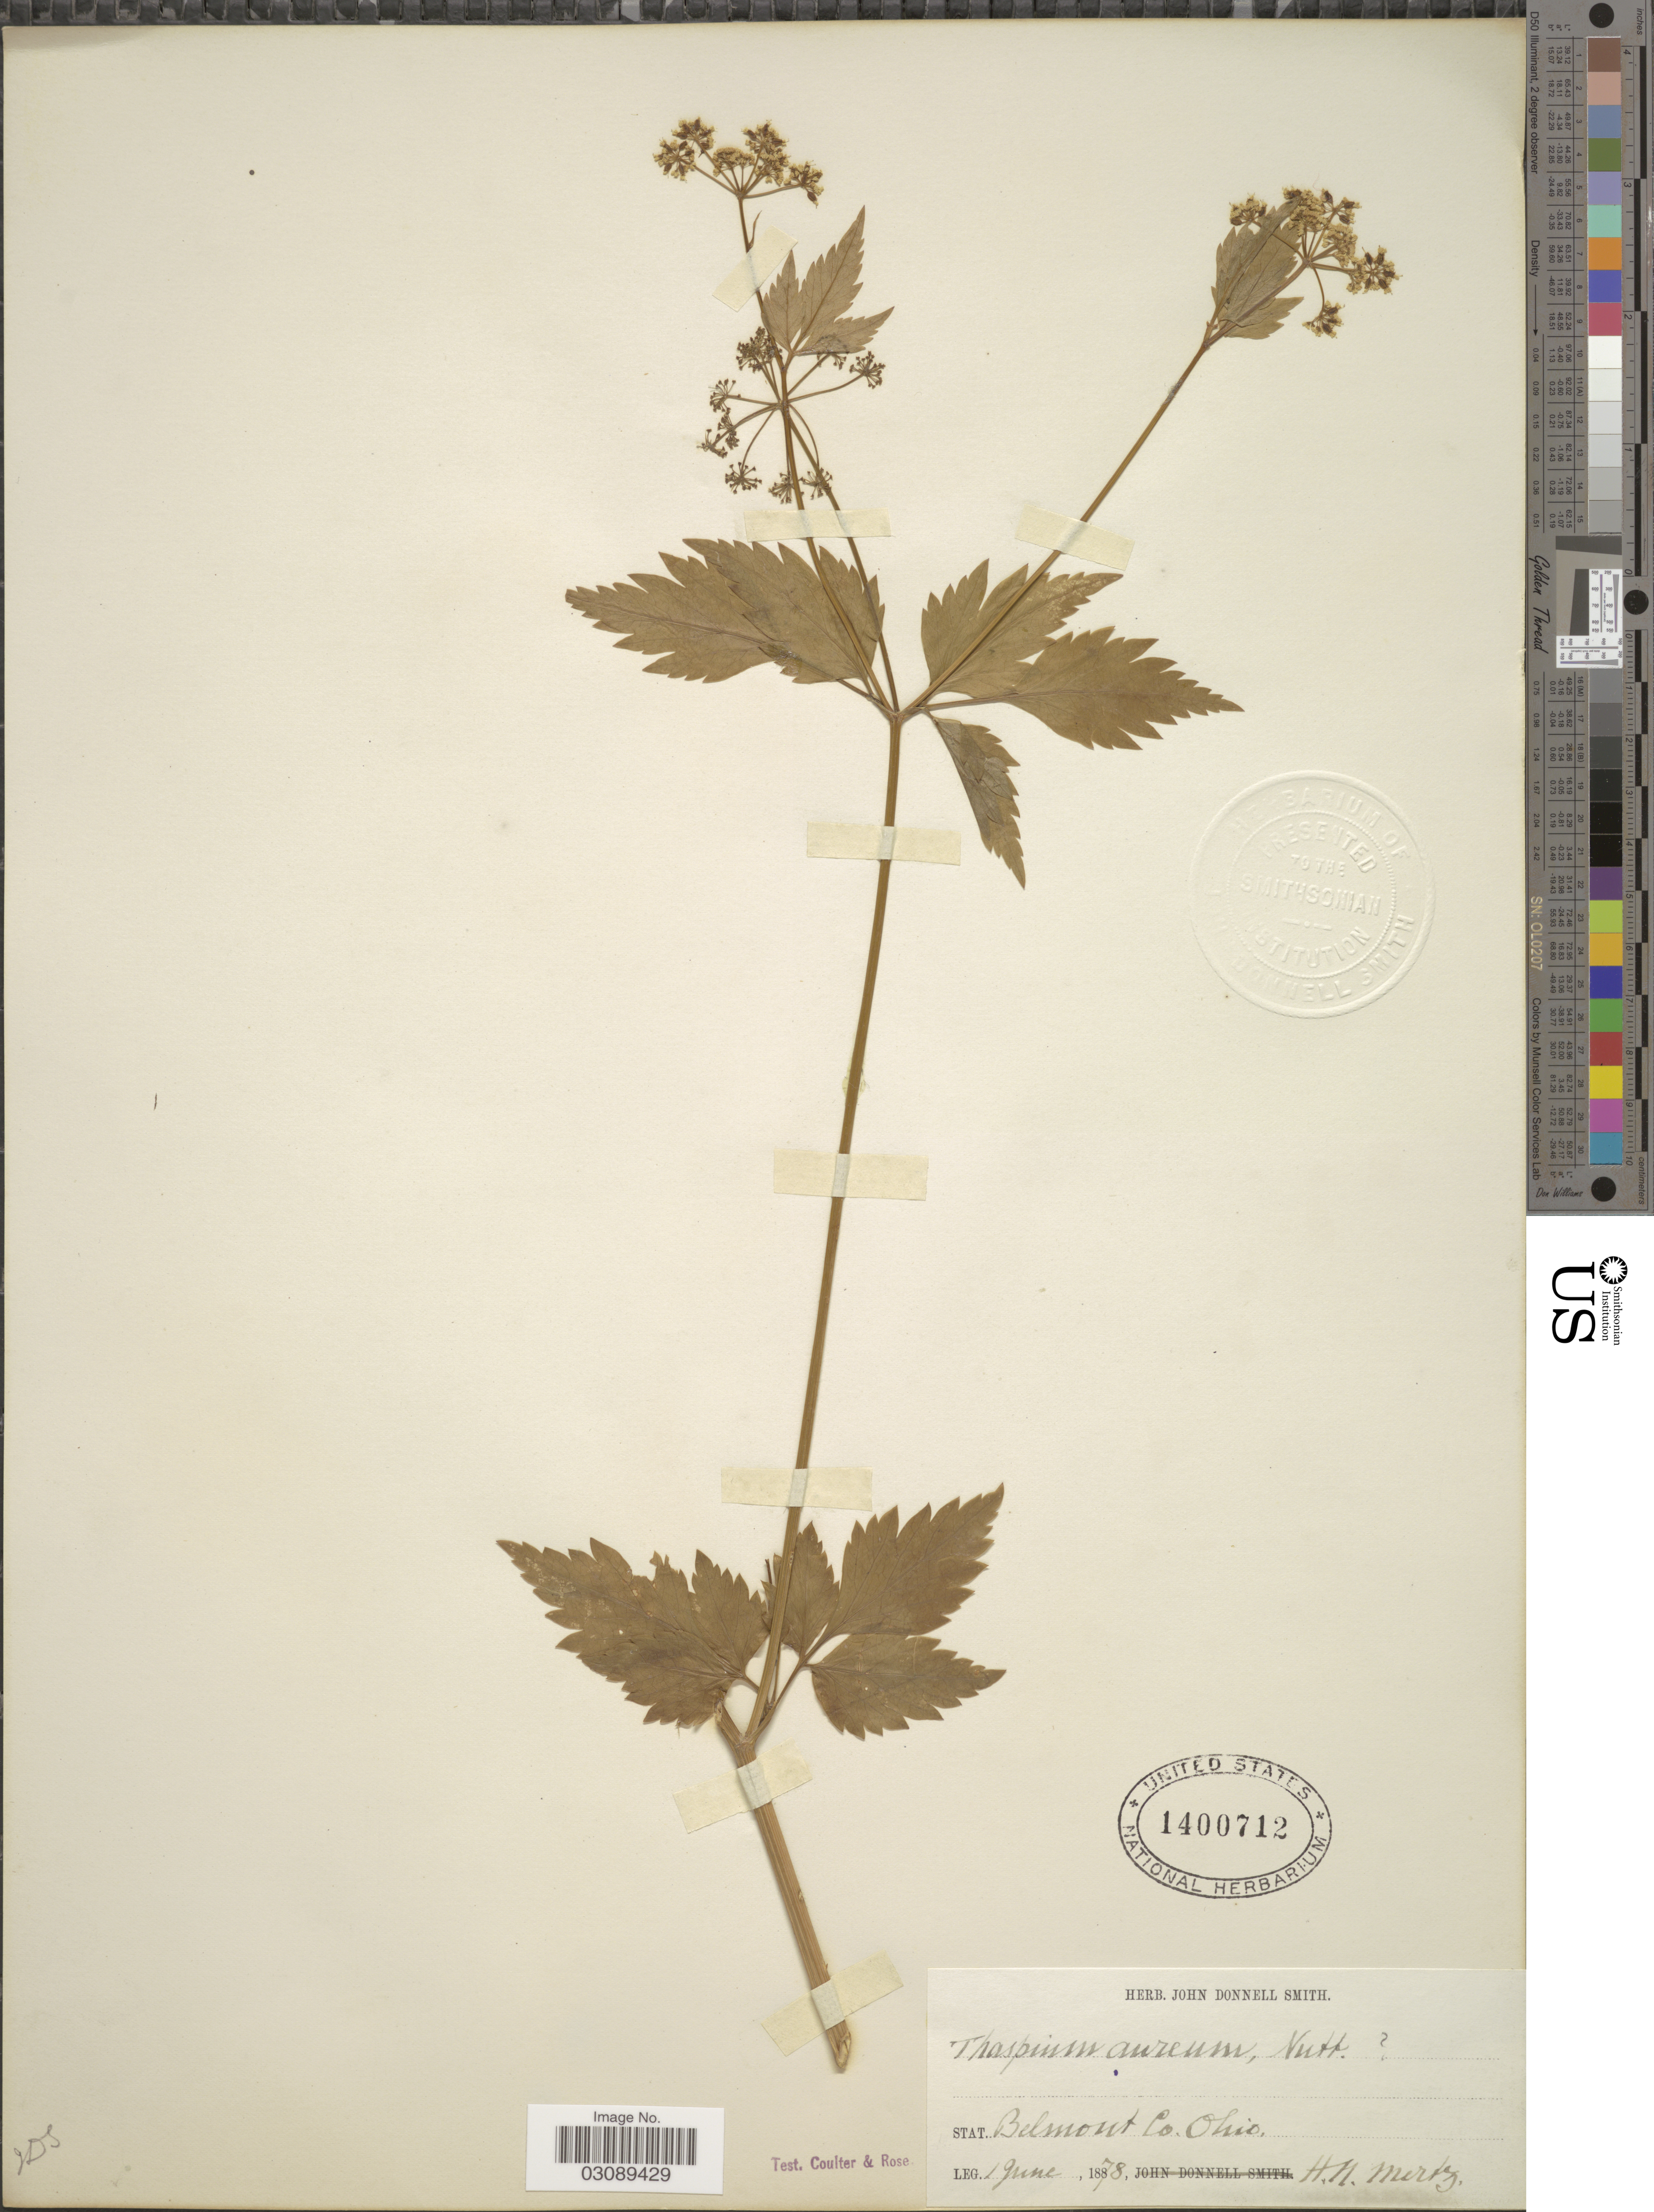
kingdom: Plantae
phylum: Tracheophyta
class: Magnoliopsida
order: Apiales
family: Apiaceae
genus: Thaspium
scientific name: Thaspium aureum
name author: (L.) Nutt.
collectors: H. Mertz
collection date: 1878-06-01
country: United States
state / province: Ohio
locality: Belmont Co.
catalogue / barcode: US 1400712